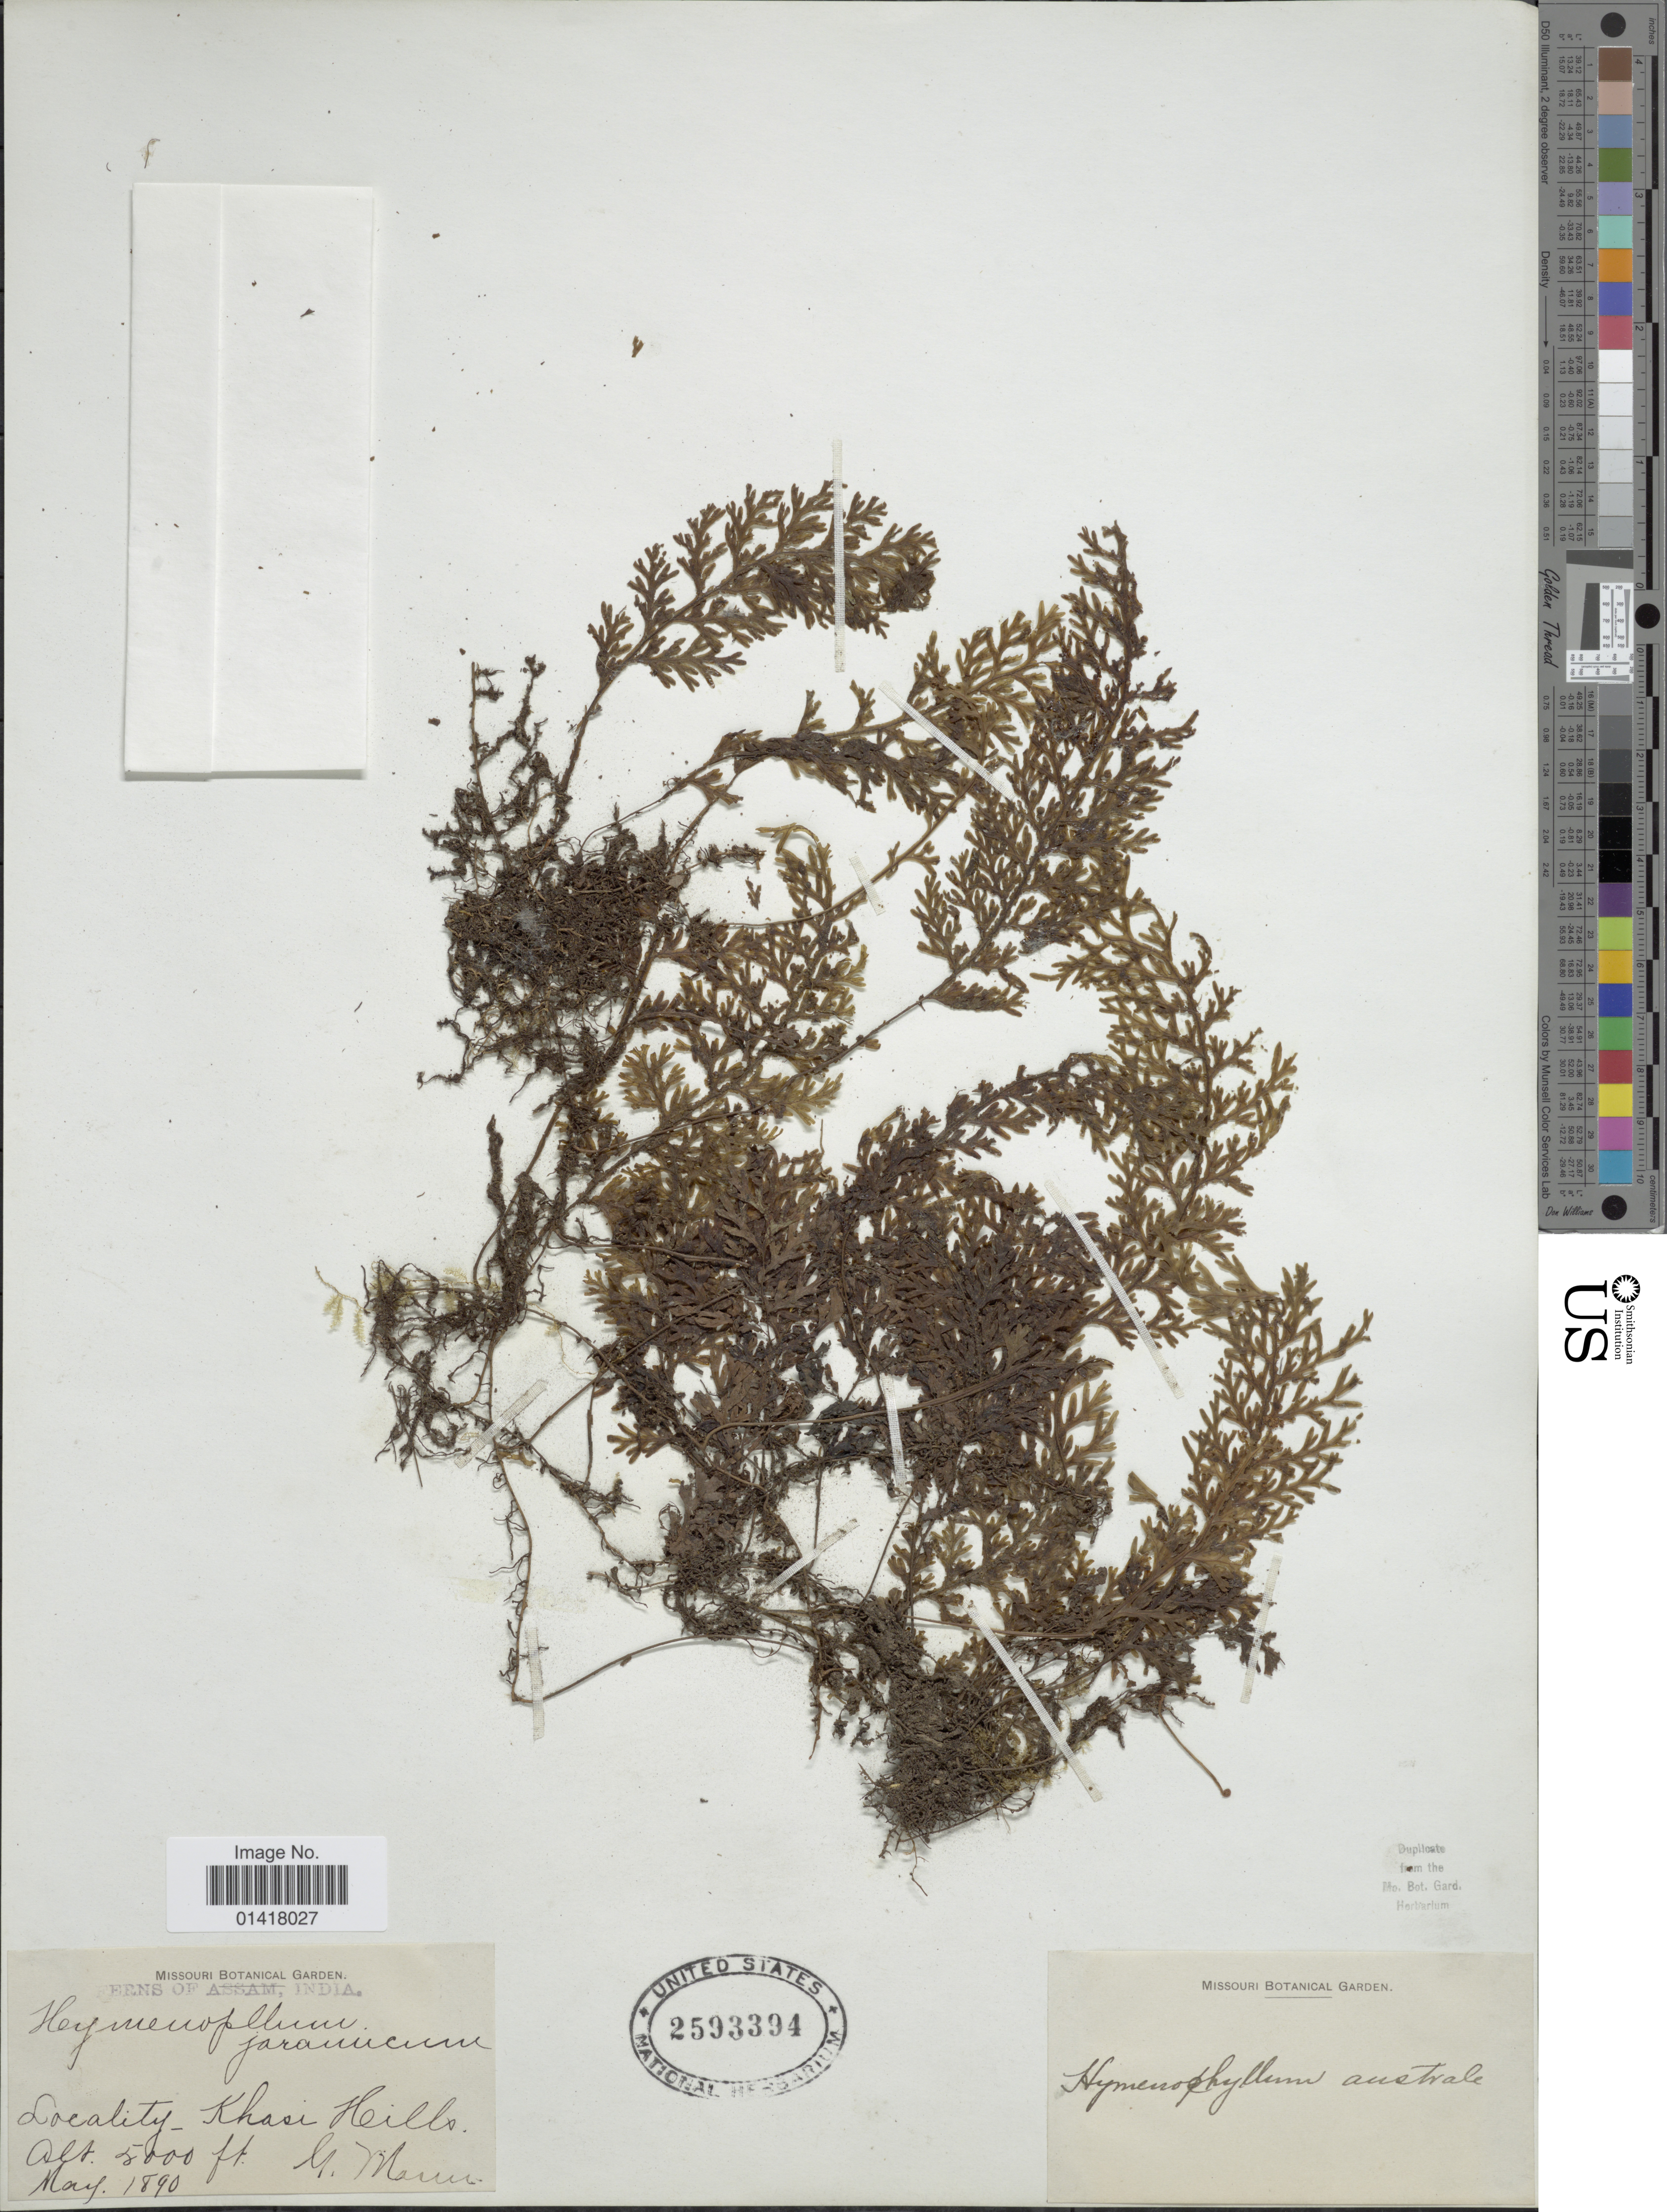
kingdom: Plantae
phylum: Tracheophyta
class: Polypodiopsida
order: Hymenophyllales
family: Hymenophyllaceae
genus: Hymenophyllum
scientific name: Hymenophyllum sp.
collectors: G. Mann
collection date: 1890-05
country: India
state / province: Meghalaya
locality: Khasi Hills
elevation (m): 1524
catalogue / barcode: US 2593394